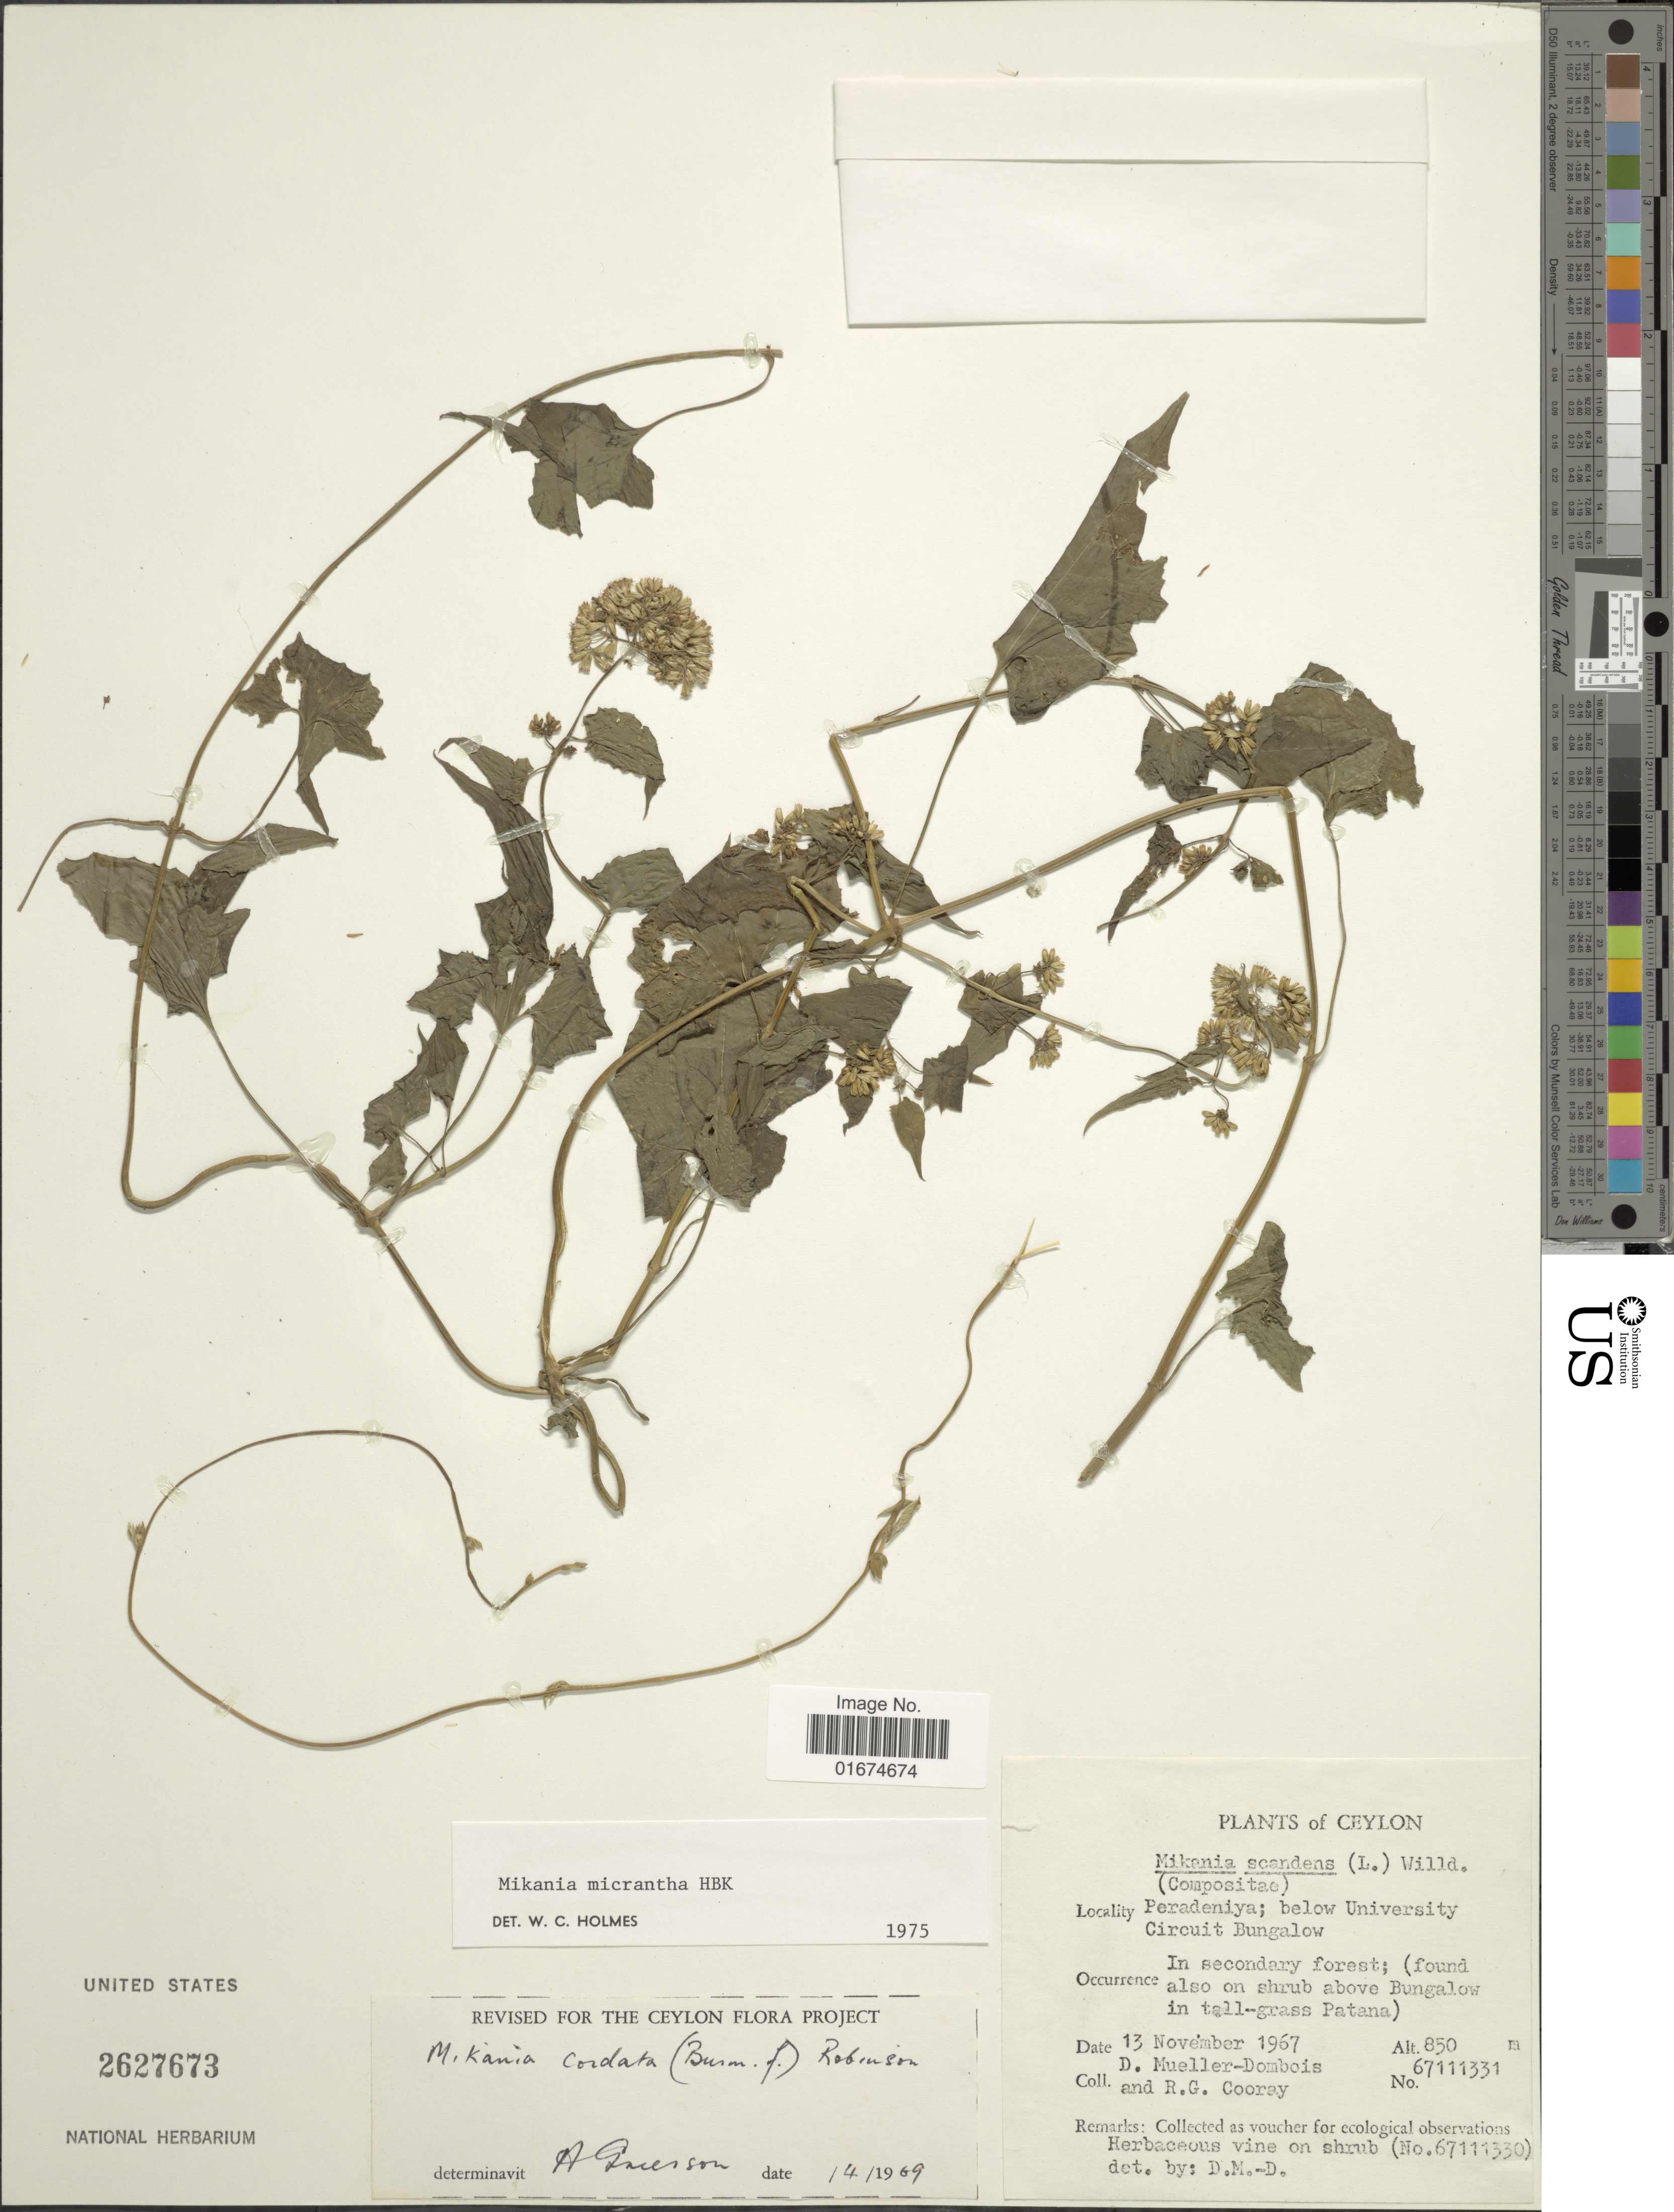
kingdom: Plantae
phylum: Tracheophyta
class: Magnoliopsida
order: Asterales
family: Asteraceae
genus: Mikania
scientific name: Mikania micrantha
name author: Kunth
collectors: D. Mueller-Dombois & R. Cooray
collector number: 67111331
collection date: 1967-11-13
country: Sri Lanka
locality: Ceylon, Peradeniya; below University Circuit Bungalow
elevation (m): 850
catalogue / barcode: US 2627673